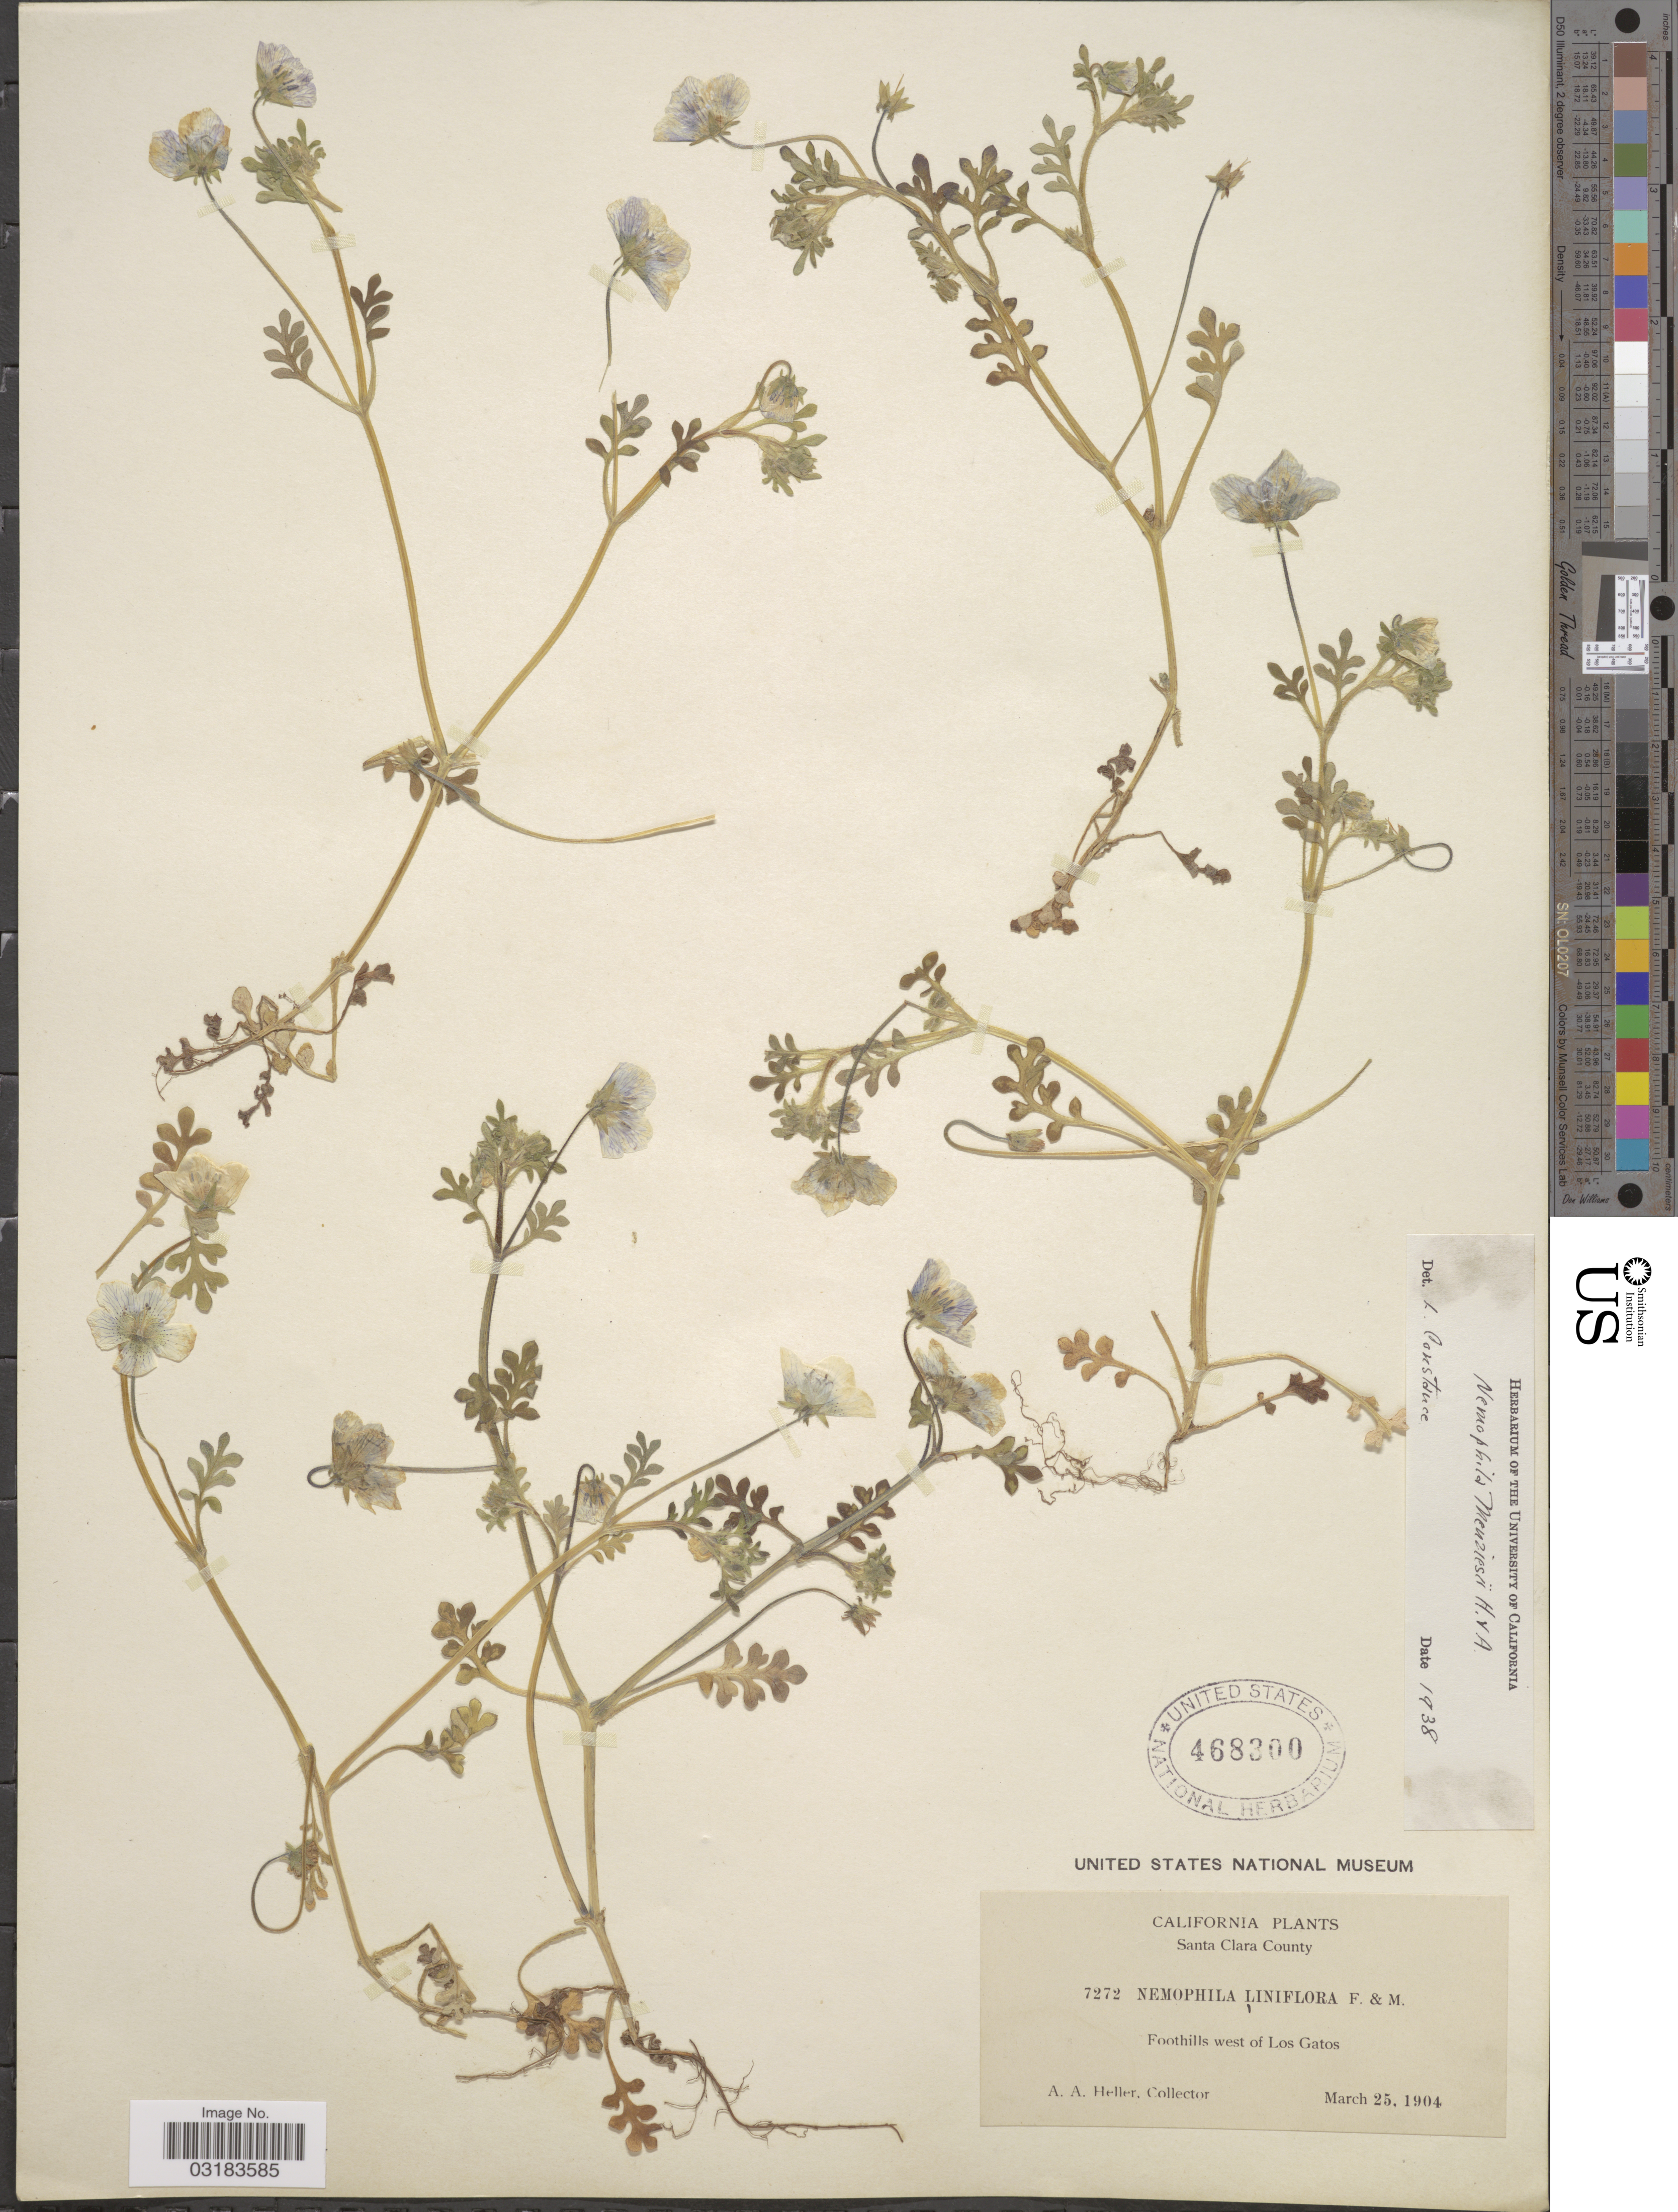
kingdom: Plantae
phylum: Tracheophyta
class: Magnoliopsida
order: Boraginales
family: Hydrophyllaceae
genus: Nemophila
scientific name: Nemophila menziesii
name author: Hook. & Arn.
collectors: A. A. Heller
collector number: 7272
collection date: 1904-03-25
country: United States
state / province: California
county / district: Santa Clara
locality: Santa Clara County. Foothills west of Los Gatos.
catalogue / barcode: US 468300